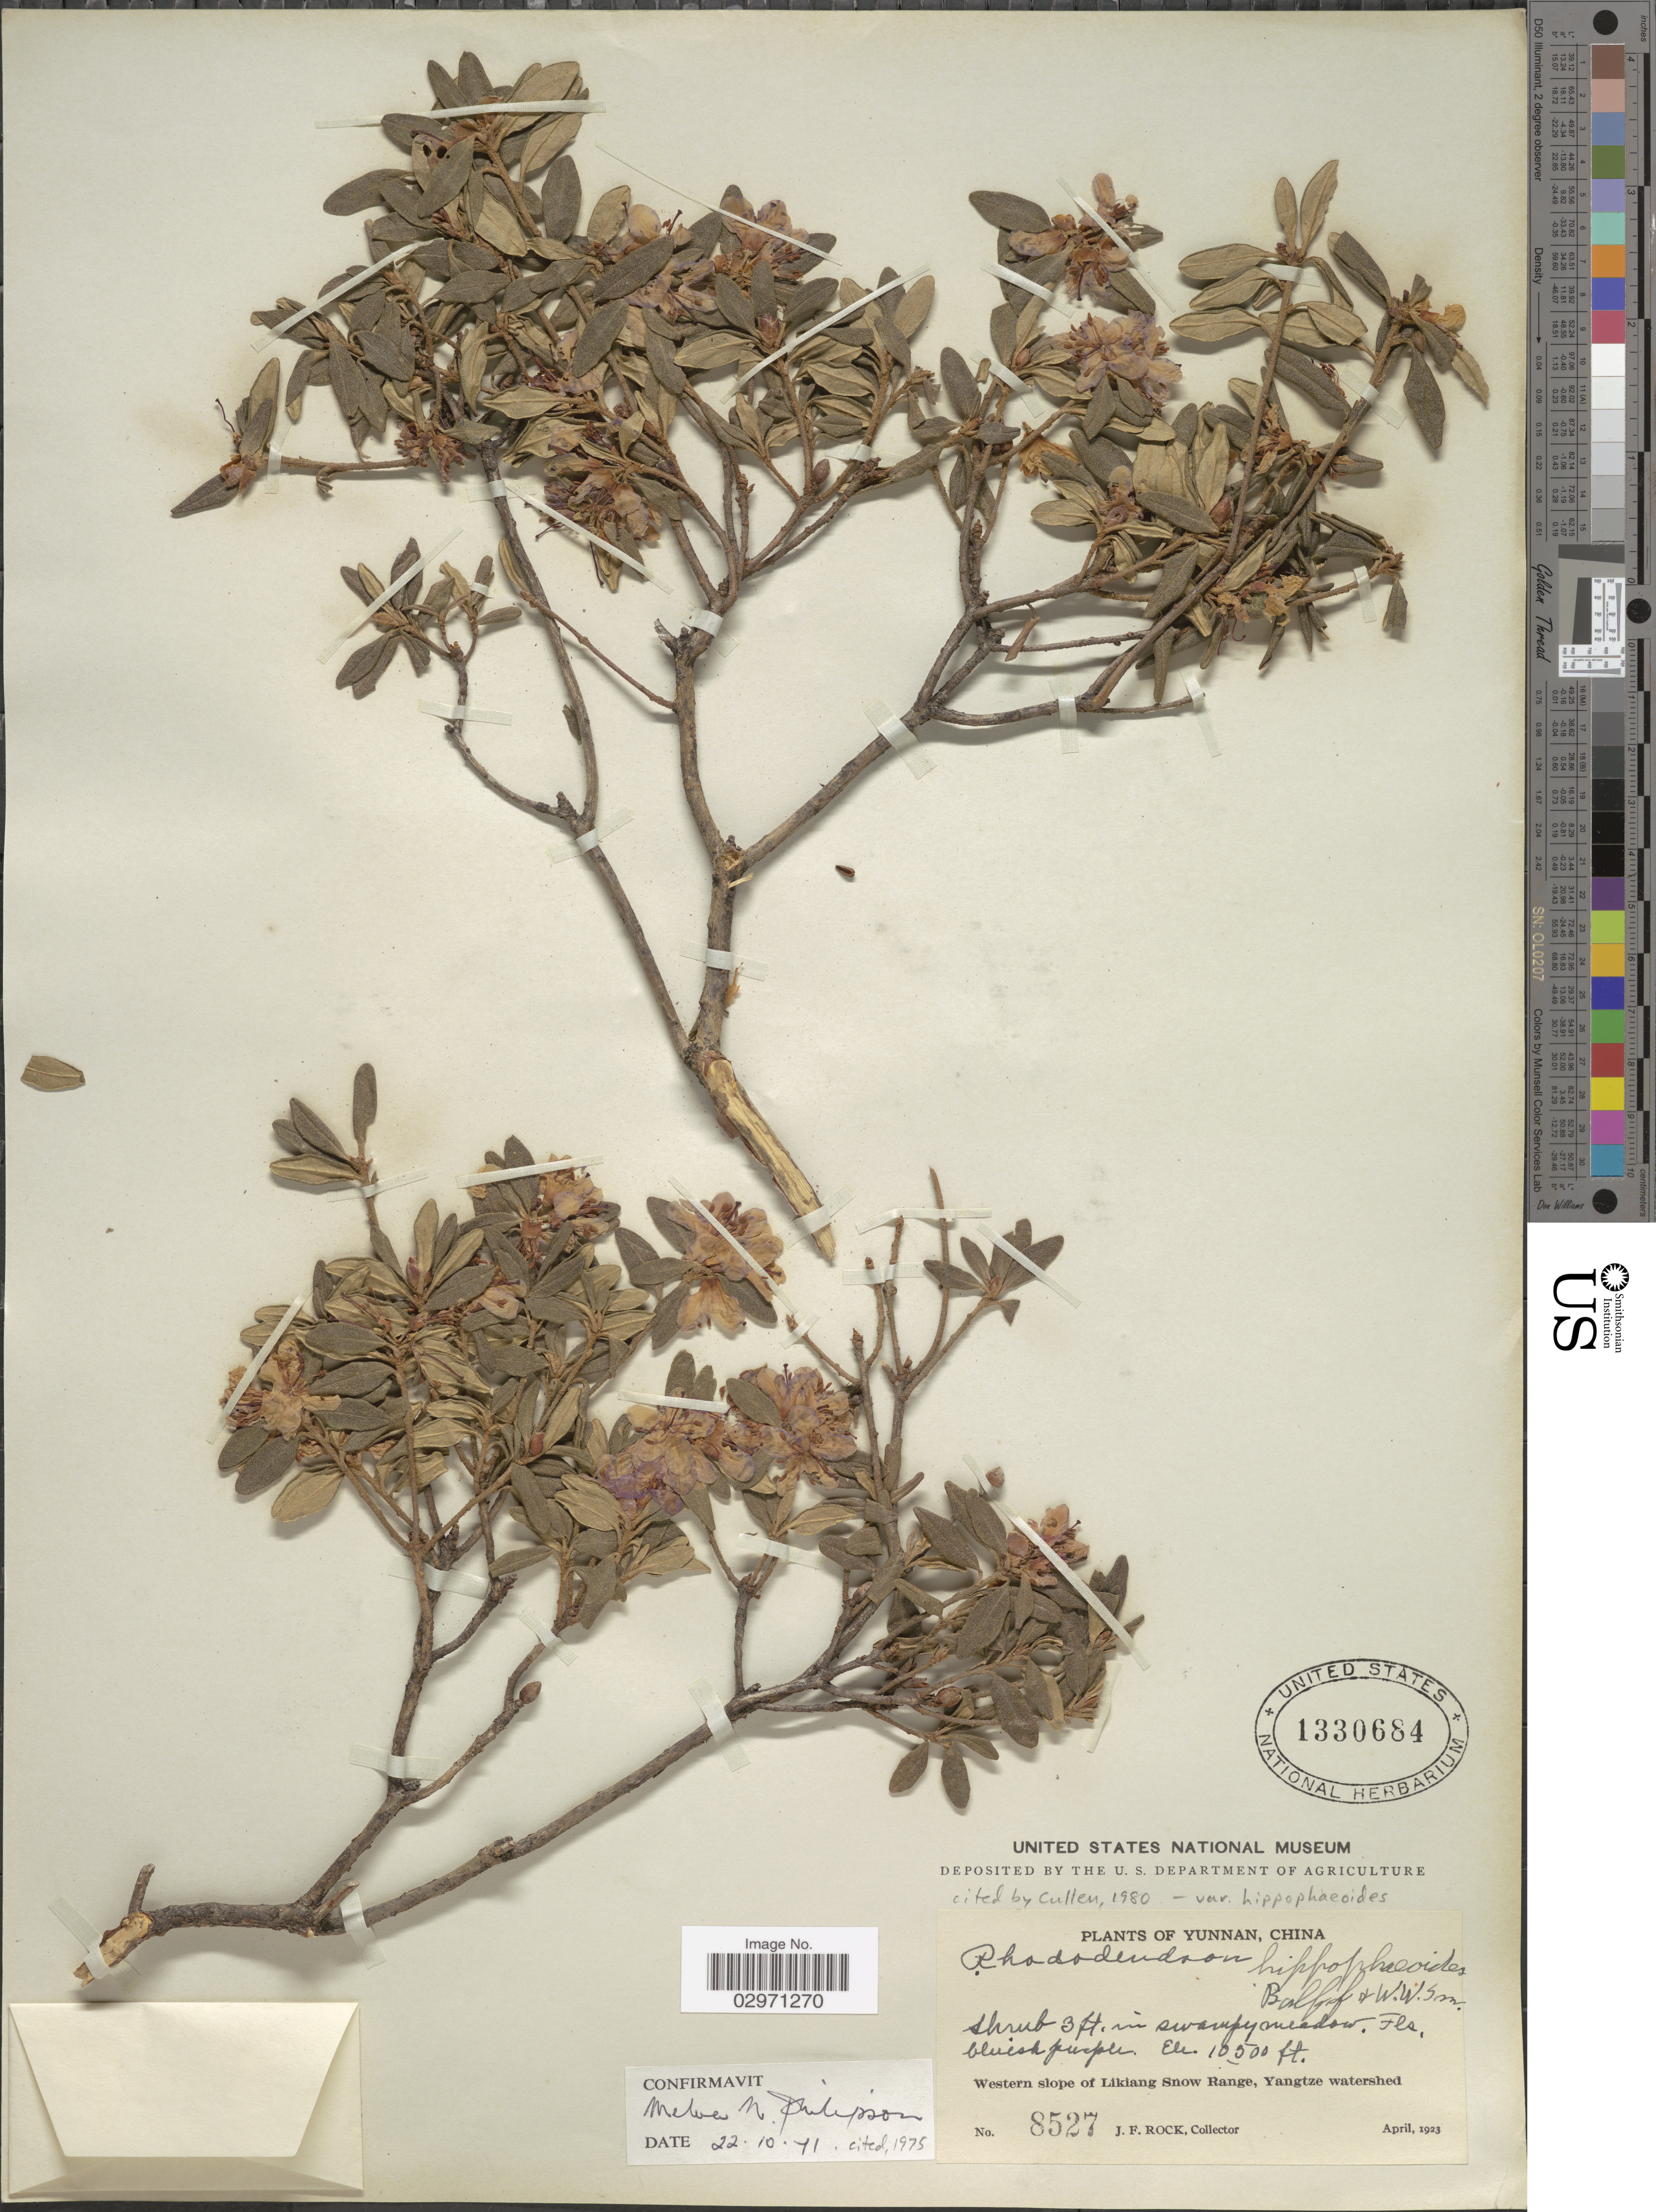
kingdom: Plantae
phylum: Tracheophyta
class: Magnoliopsida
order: Ericales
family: Ericaceae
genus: Rhododendron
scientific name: Rhododendron hippophaeoides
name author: Balf. f. & W.W. Sm.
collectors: J. Rock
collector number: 8527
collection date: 1923-04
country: China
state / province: Yunnan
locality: Western slope of Likiang Snow Range, Yangtze watershed.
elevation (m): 3200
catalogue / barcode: US 1330684